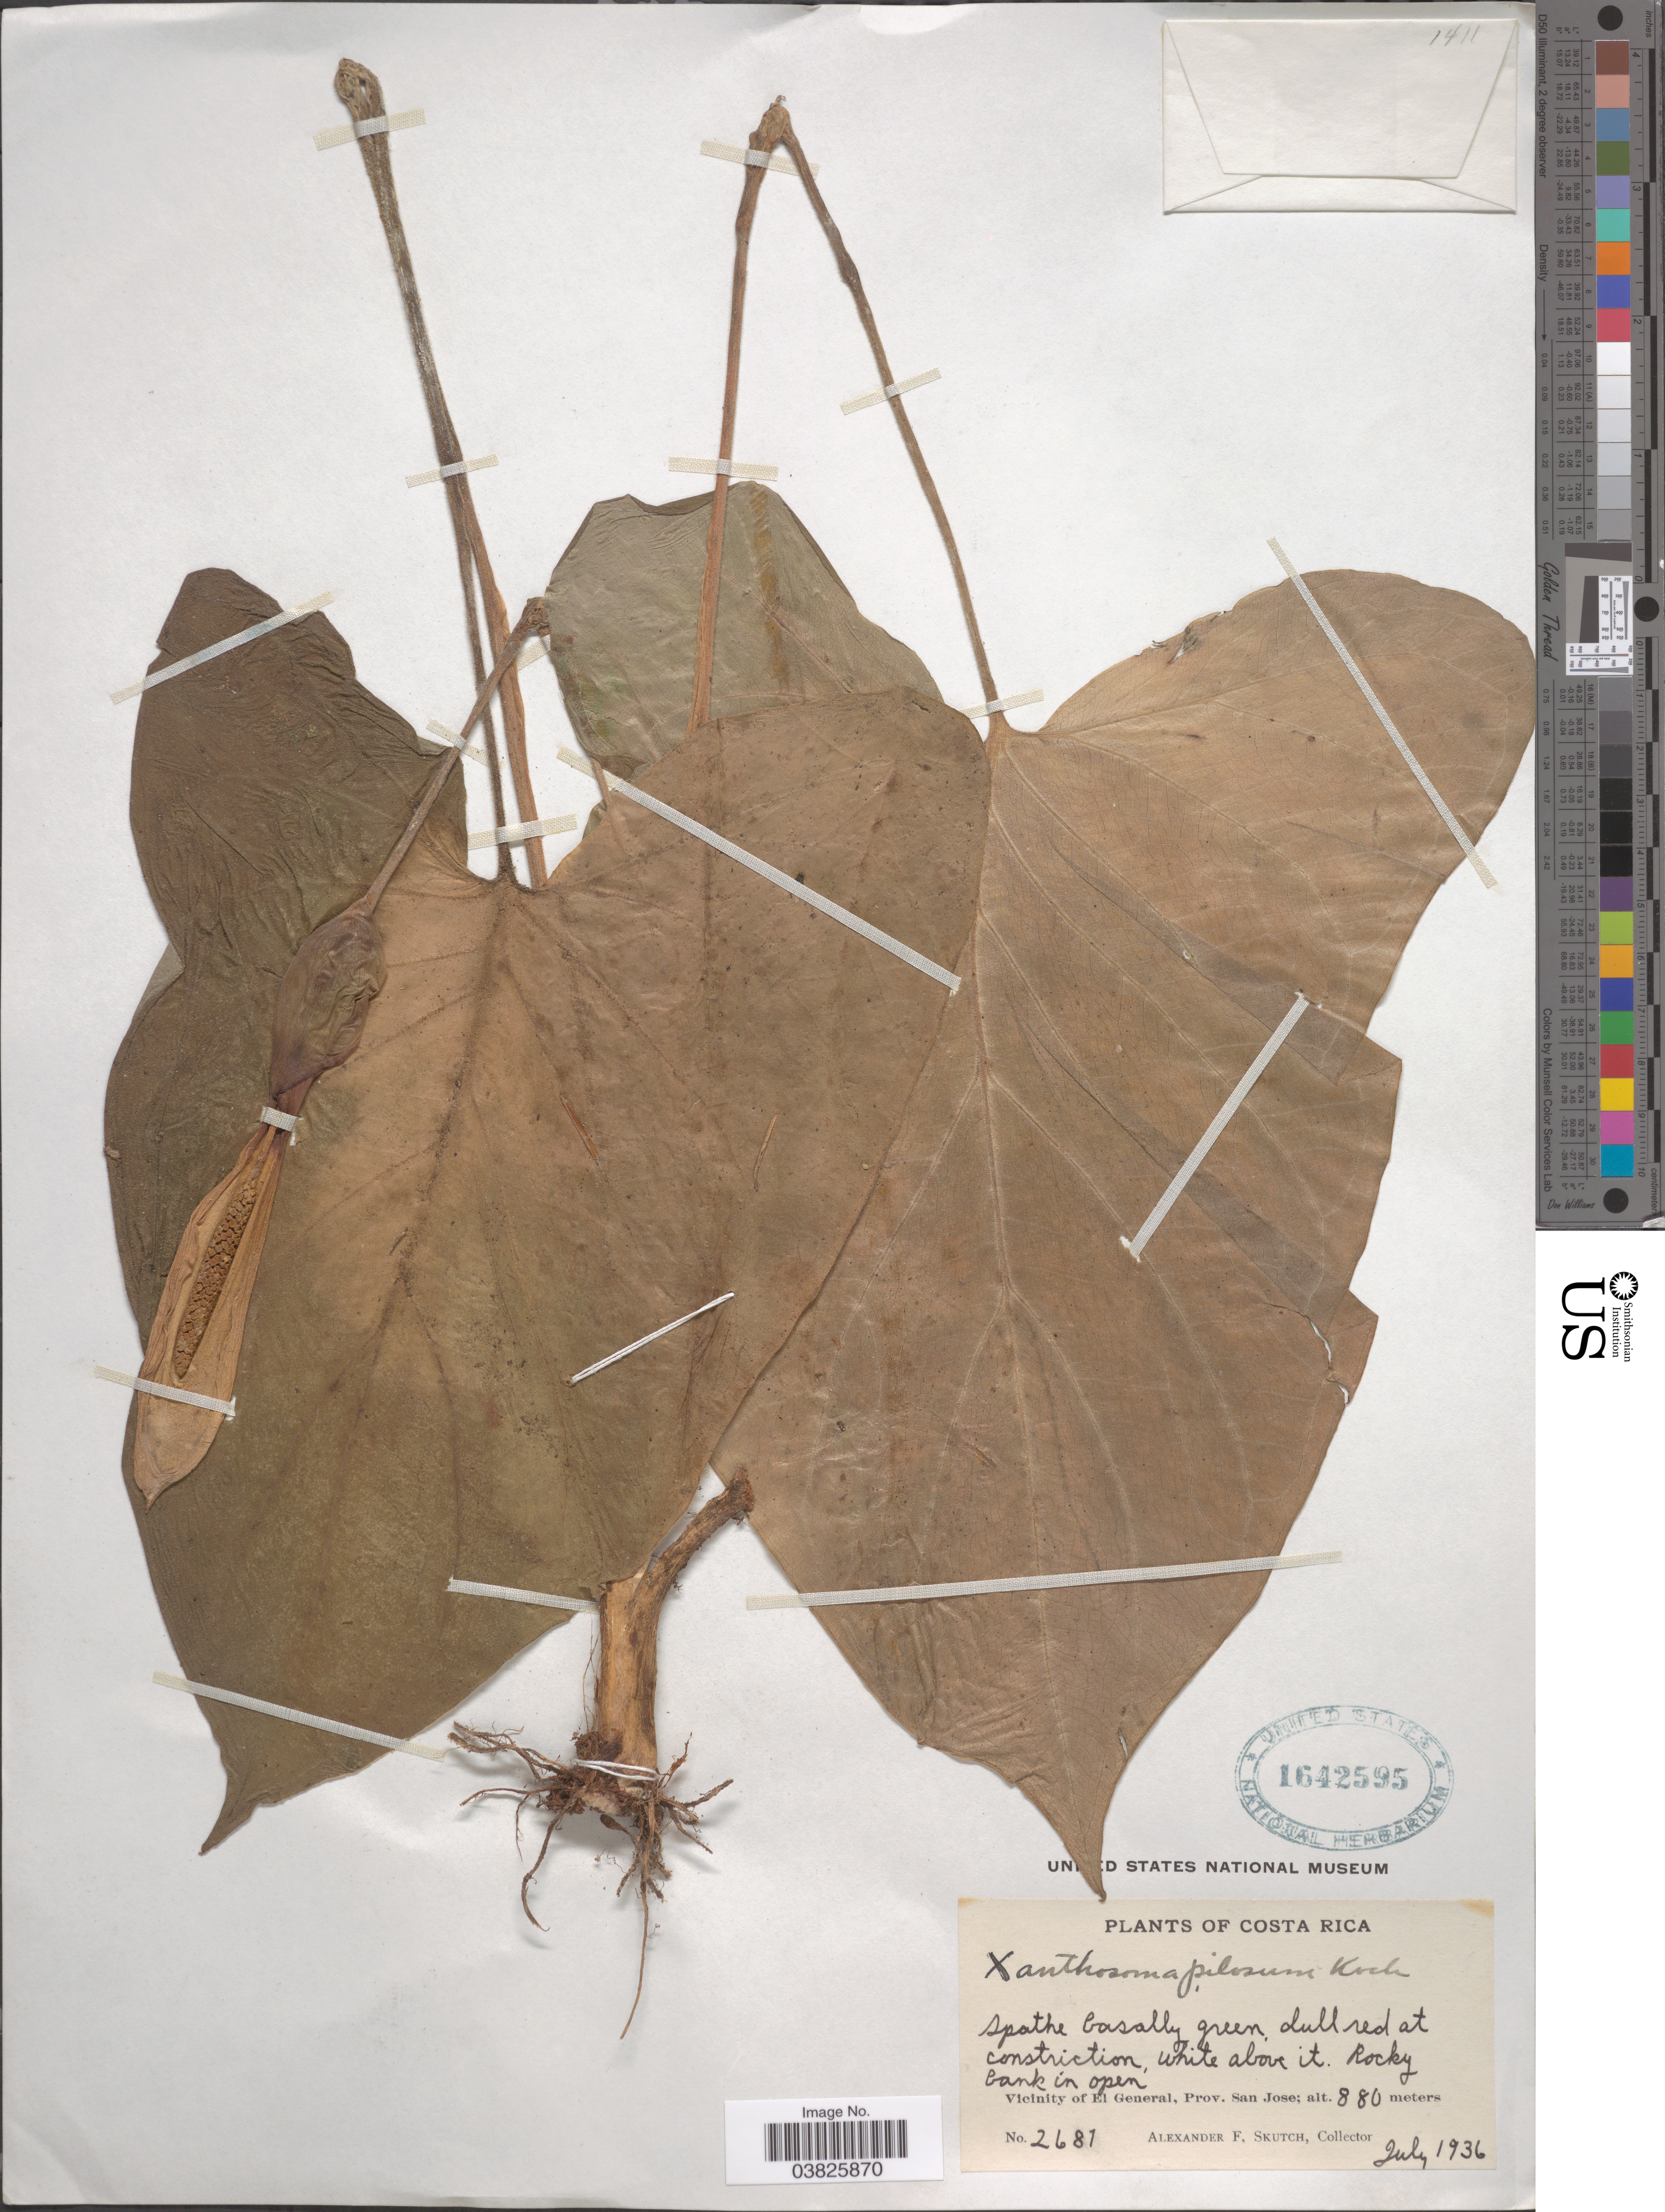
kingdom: Plantae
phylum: Tracheophyta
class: Liliopsida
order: Alismatales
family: Araceae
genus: Xanthosoma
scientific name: Xanthosoma pilosum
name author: K. Koch & Augustin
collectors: A. F. Skutch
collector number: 2687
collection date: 1936-07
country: Costa Rica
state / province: San José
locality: Vicinity of El General.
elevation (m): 880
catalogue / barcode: US 1642595